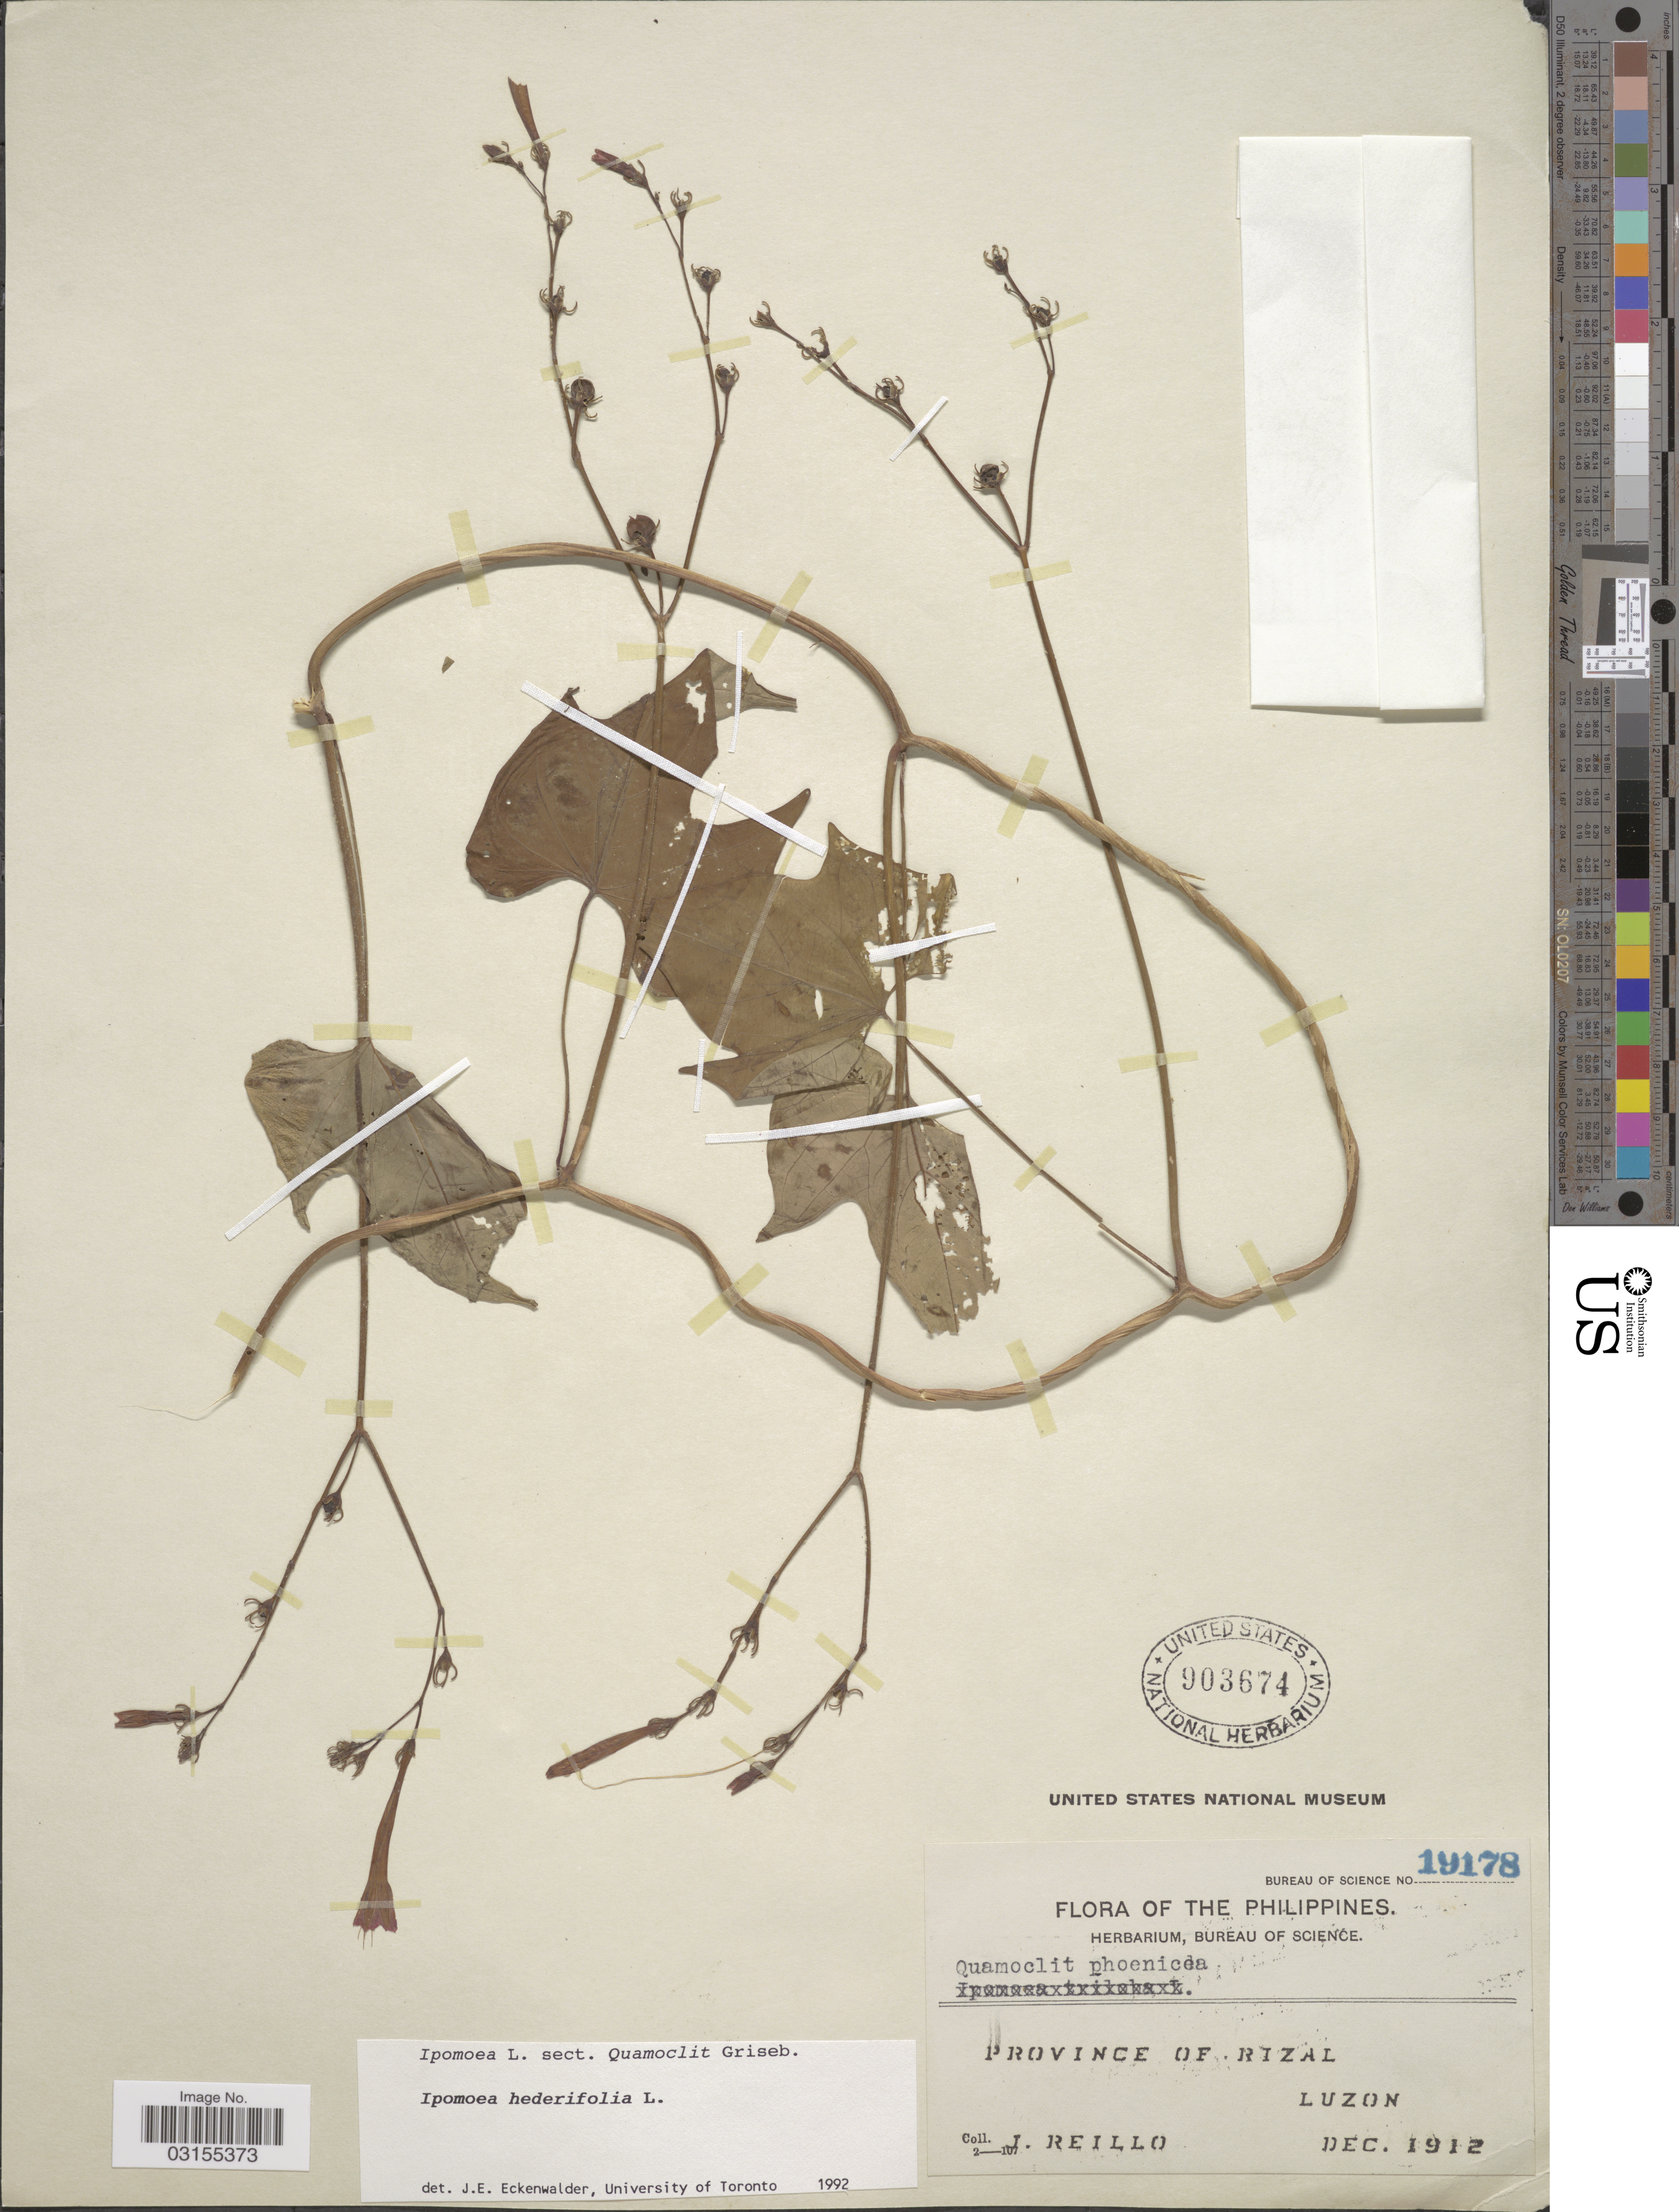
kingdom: Plantae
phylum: Tracheophyta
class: Magnoliopsida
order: Solanales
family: Convolvulaceae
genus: Ipomoea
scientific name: Ipomoea hederifolia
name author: L.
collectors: J. Reillo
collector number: Bureau of Science 19178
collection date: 1912-12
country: Philippines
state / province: Calabarzon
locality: Province of Rizal. Luzon.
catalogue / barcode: US 903674